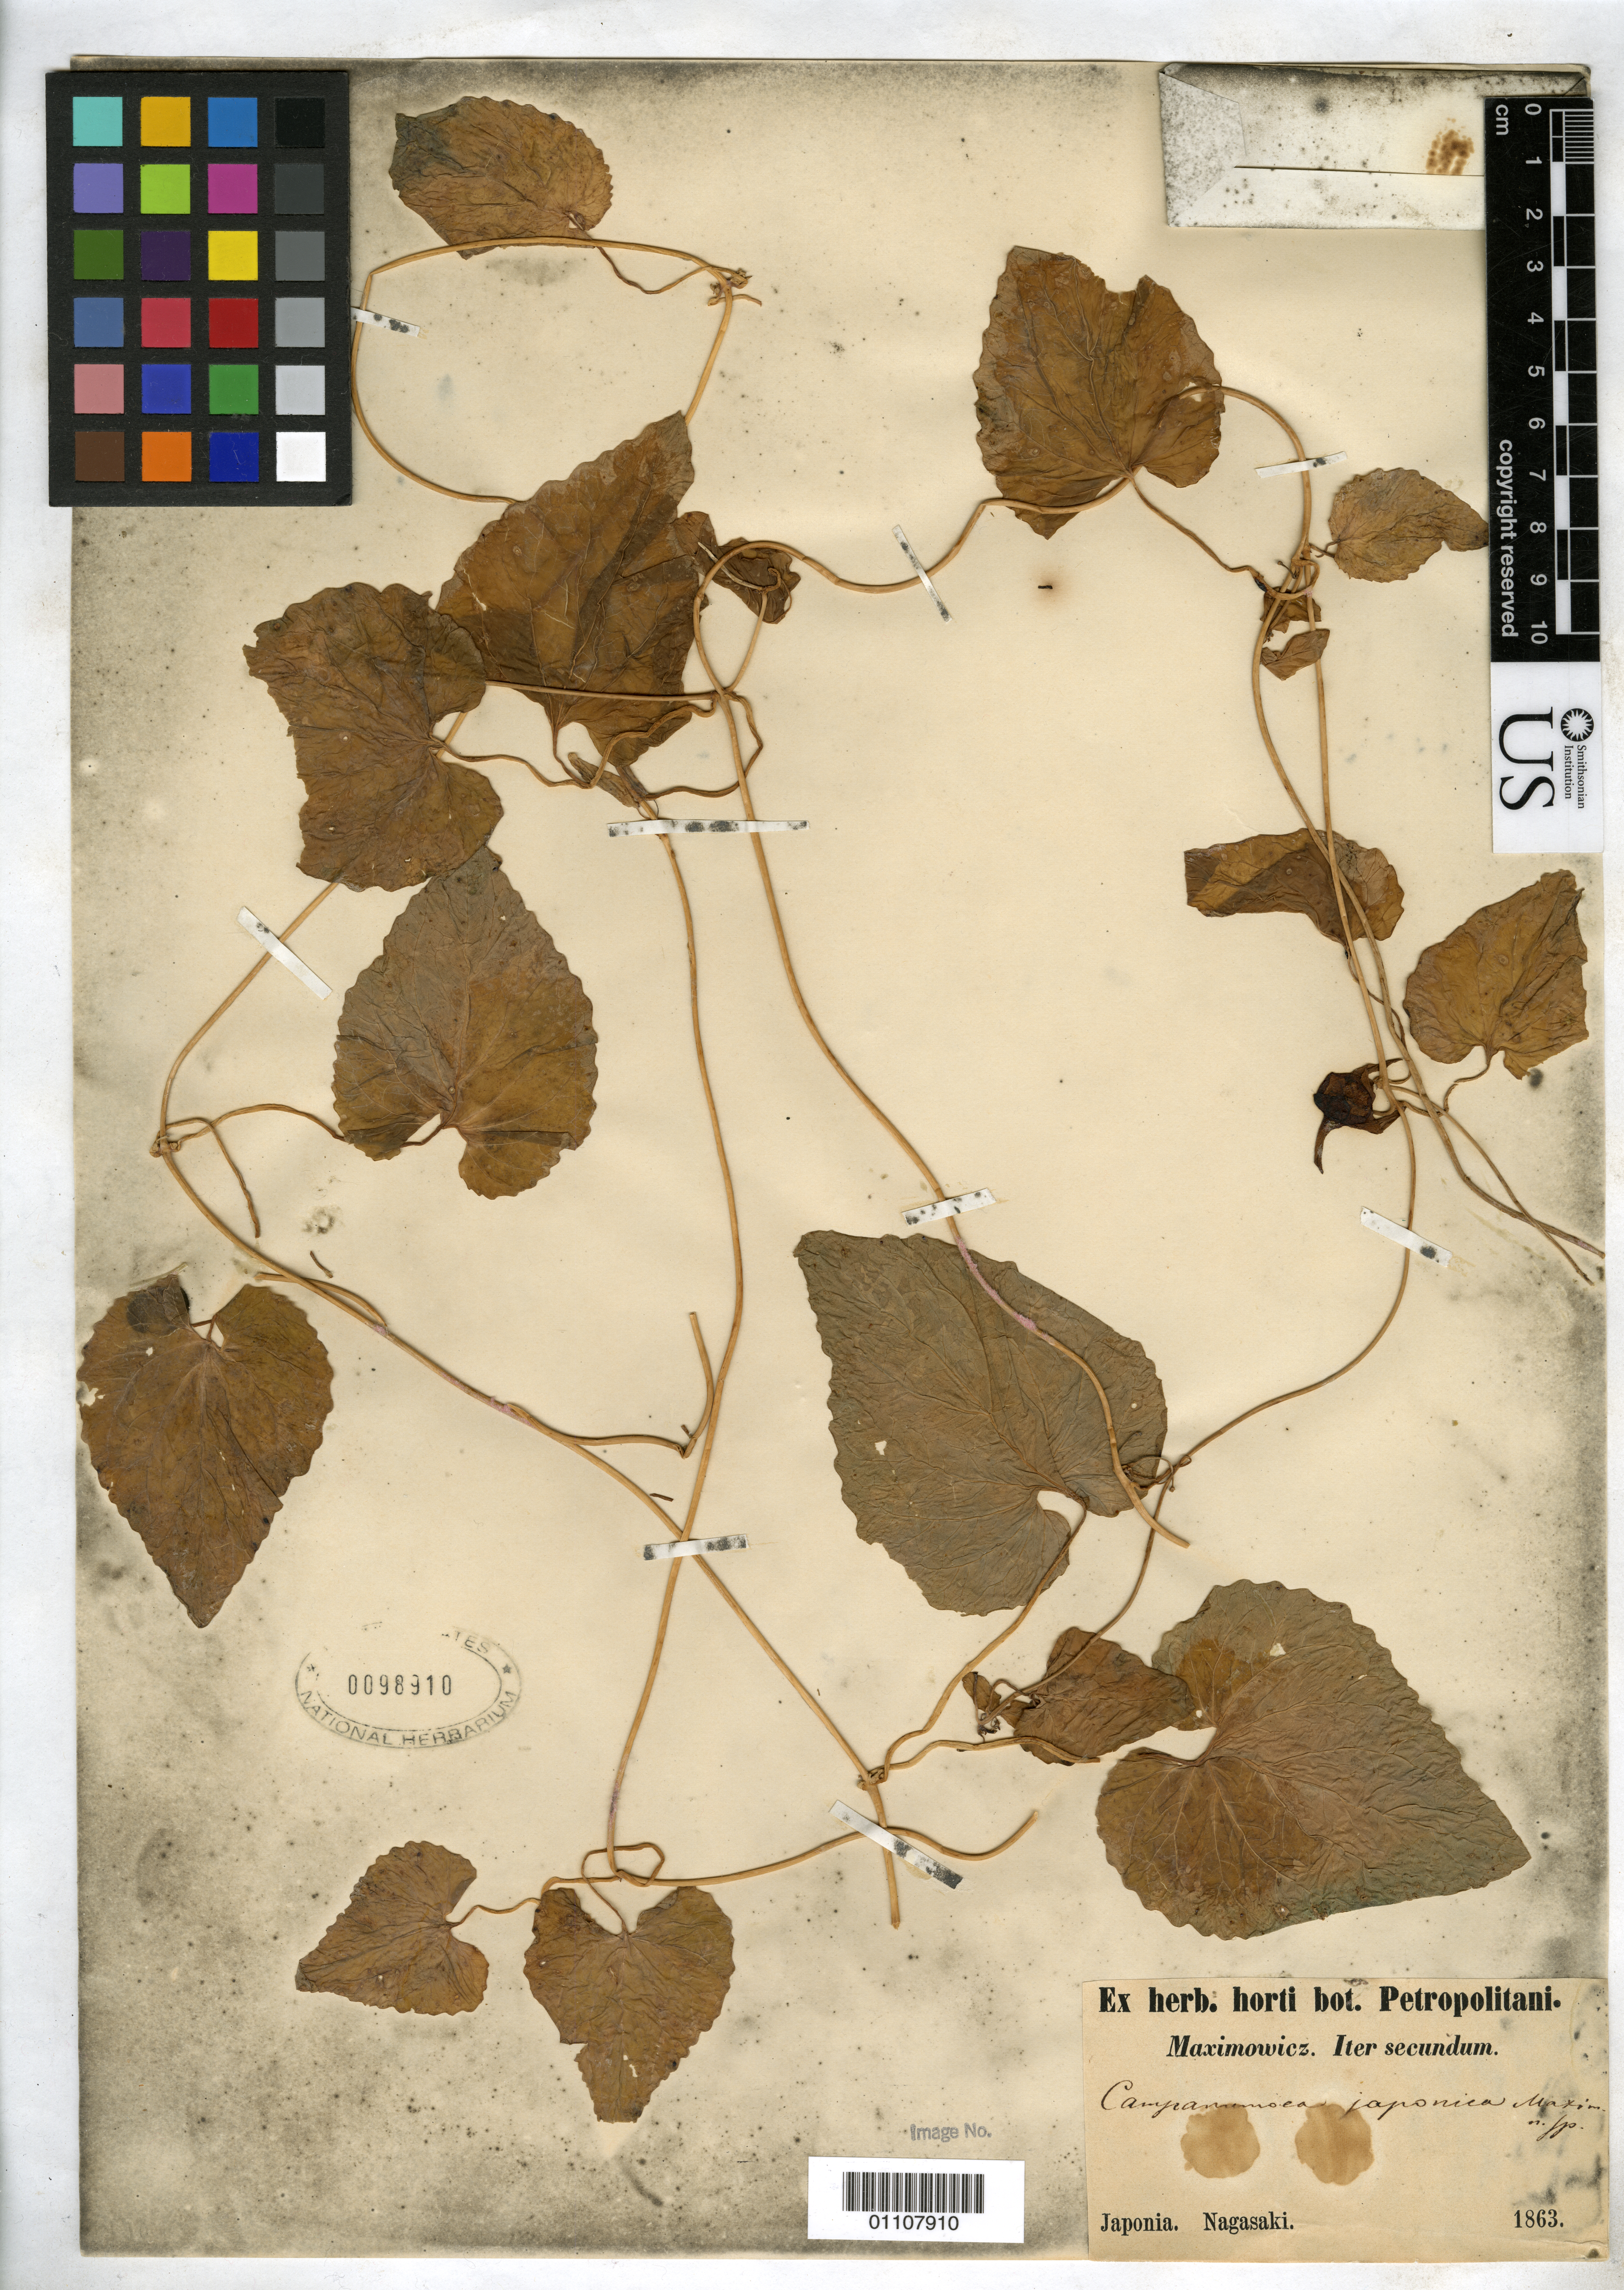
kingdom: Plantae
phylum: Tracheophyta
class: Magnoliopsida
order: Asterales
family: Campanulaceae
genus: Campanumoea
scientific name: Campanumoea japonica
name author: Maxim.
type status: Possible Type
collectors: Maximowicz, --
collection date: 1863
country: Japan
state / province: Nagasaki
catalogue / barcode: US 98910